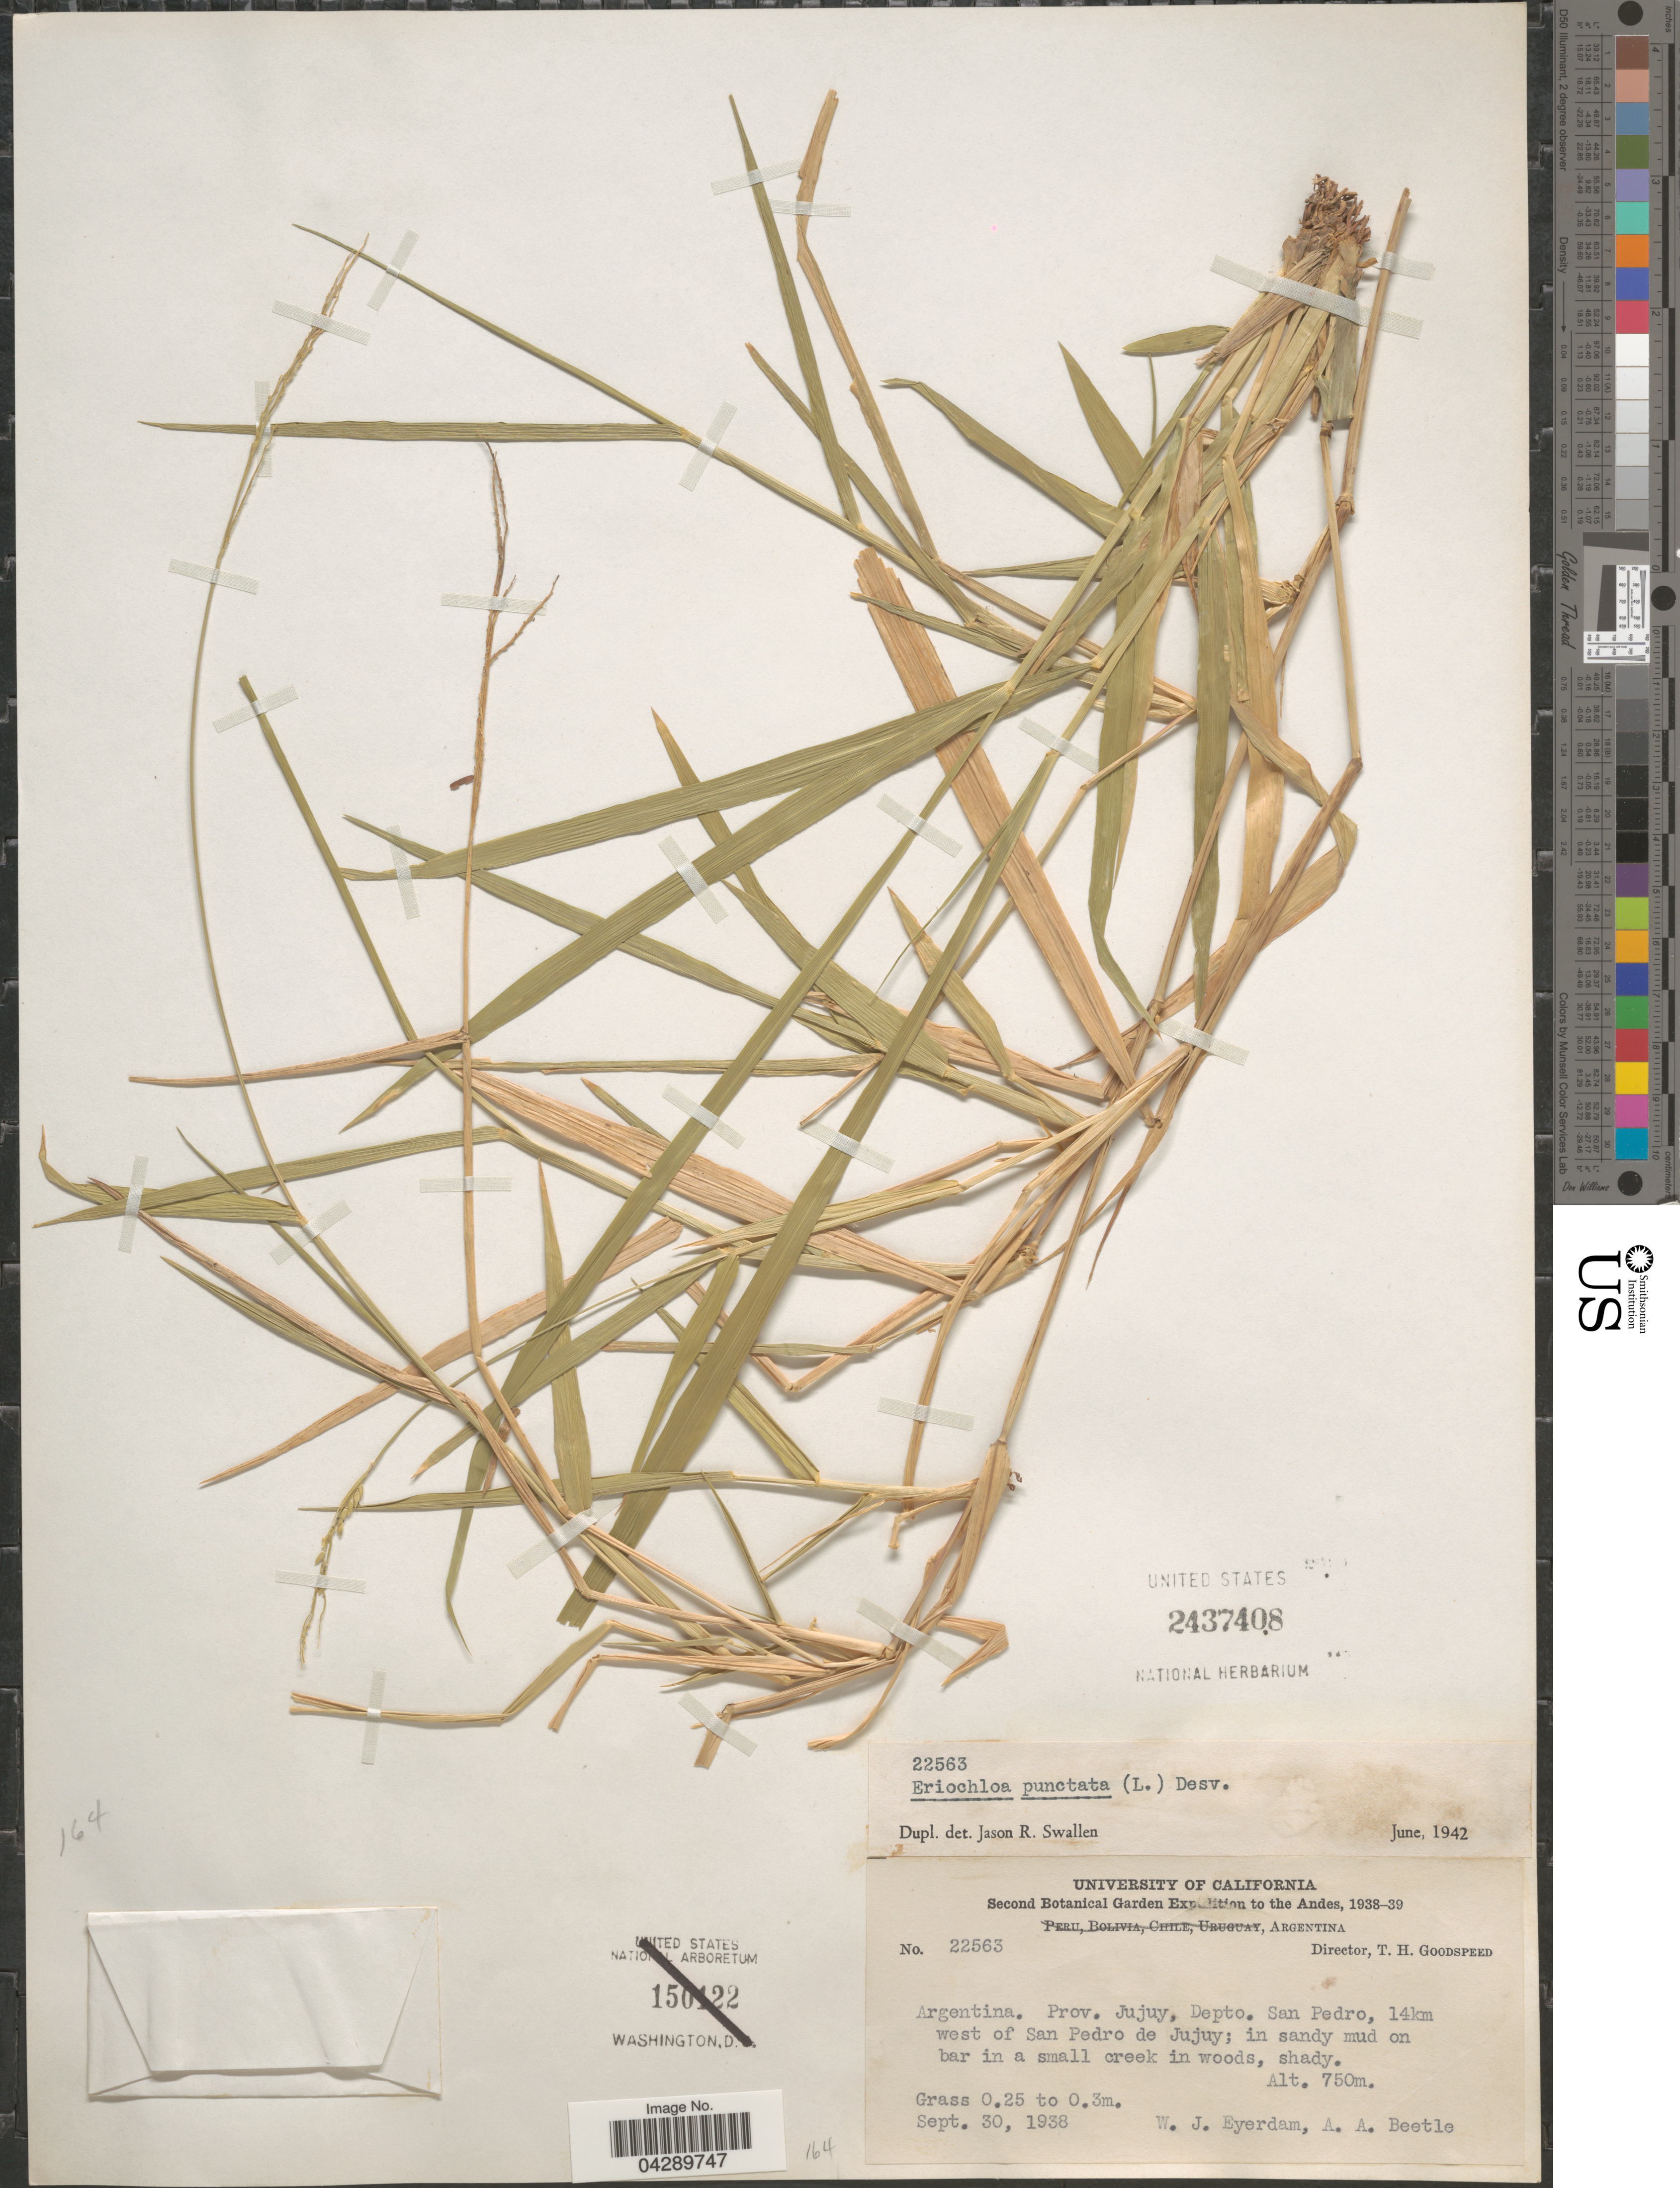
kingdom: Plantae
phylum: Tracheophyta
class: Liliopsida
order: Poales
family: Poaceae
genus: Eriochloa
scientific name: Eriochloa punctata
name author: (L.) Desv. ex Ham.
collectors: W. J. Eyerdam & A. A. Beetle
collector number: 22563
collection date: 1938-09-30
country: Argentina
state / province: Jujuy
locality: Depto. San Pedro, 14km west of San Pedro de Jujuy.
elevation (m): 750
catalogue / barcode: US 2437408